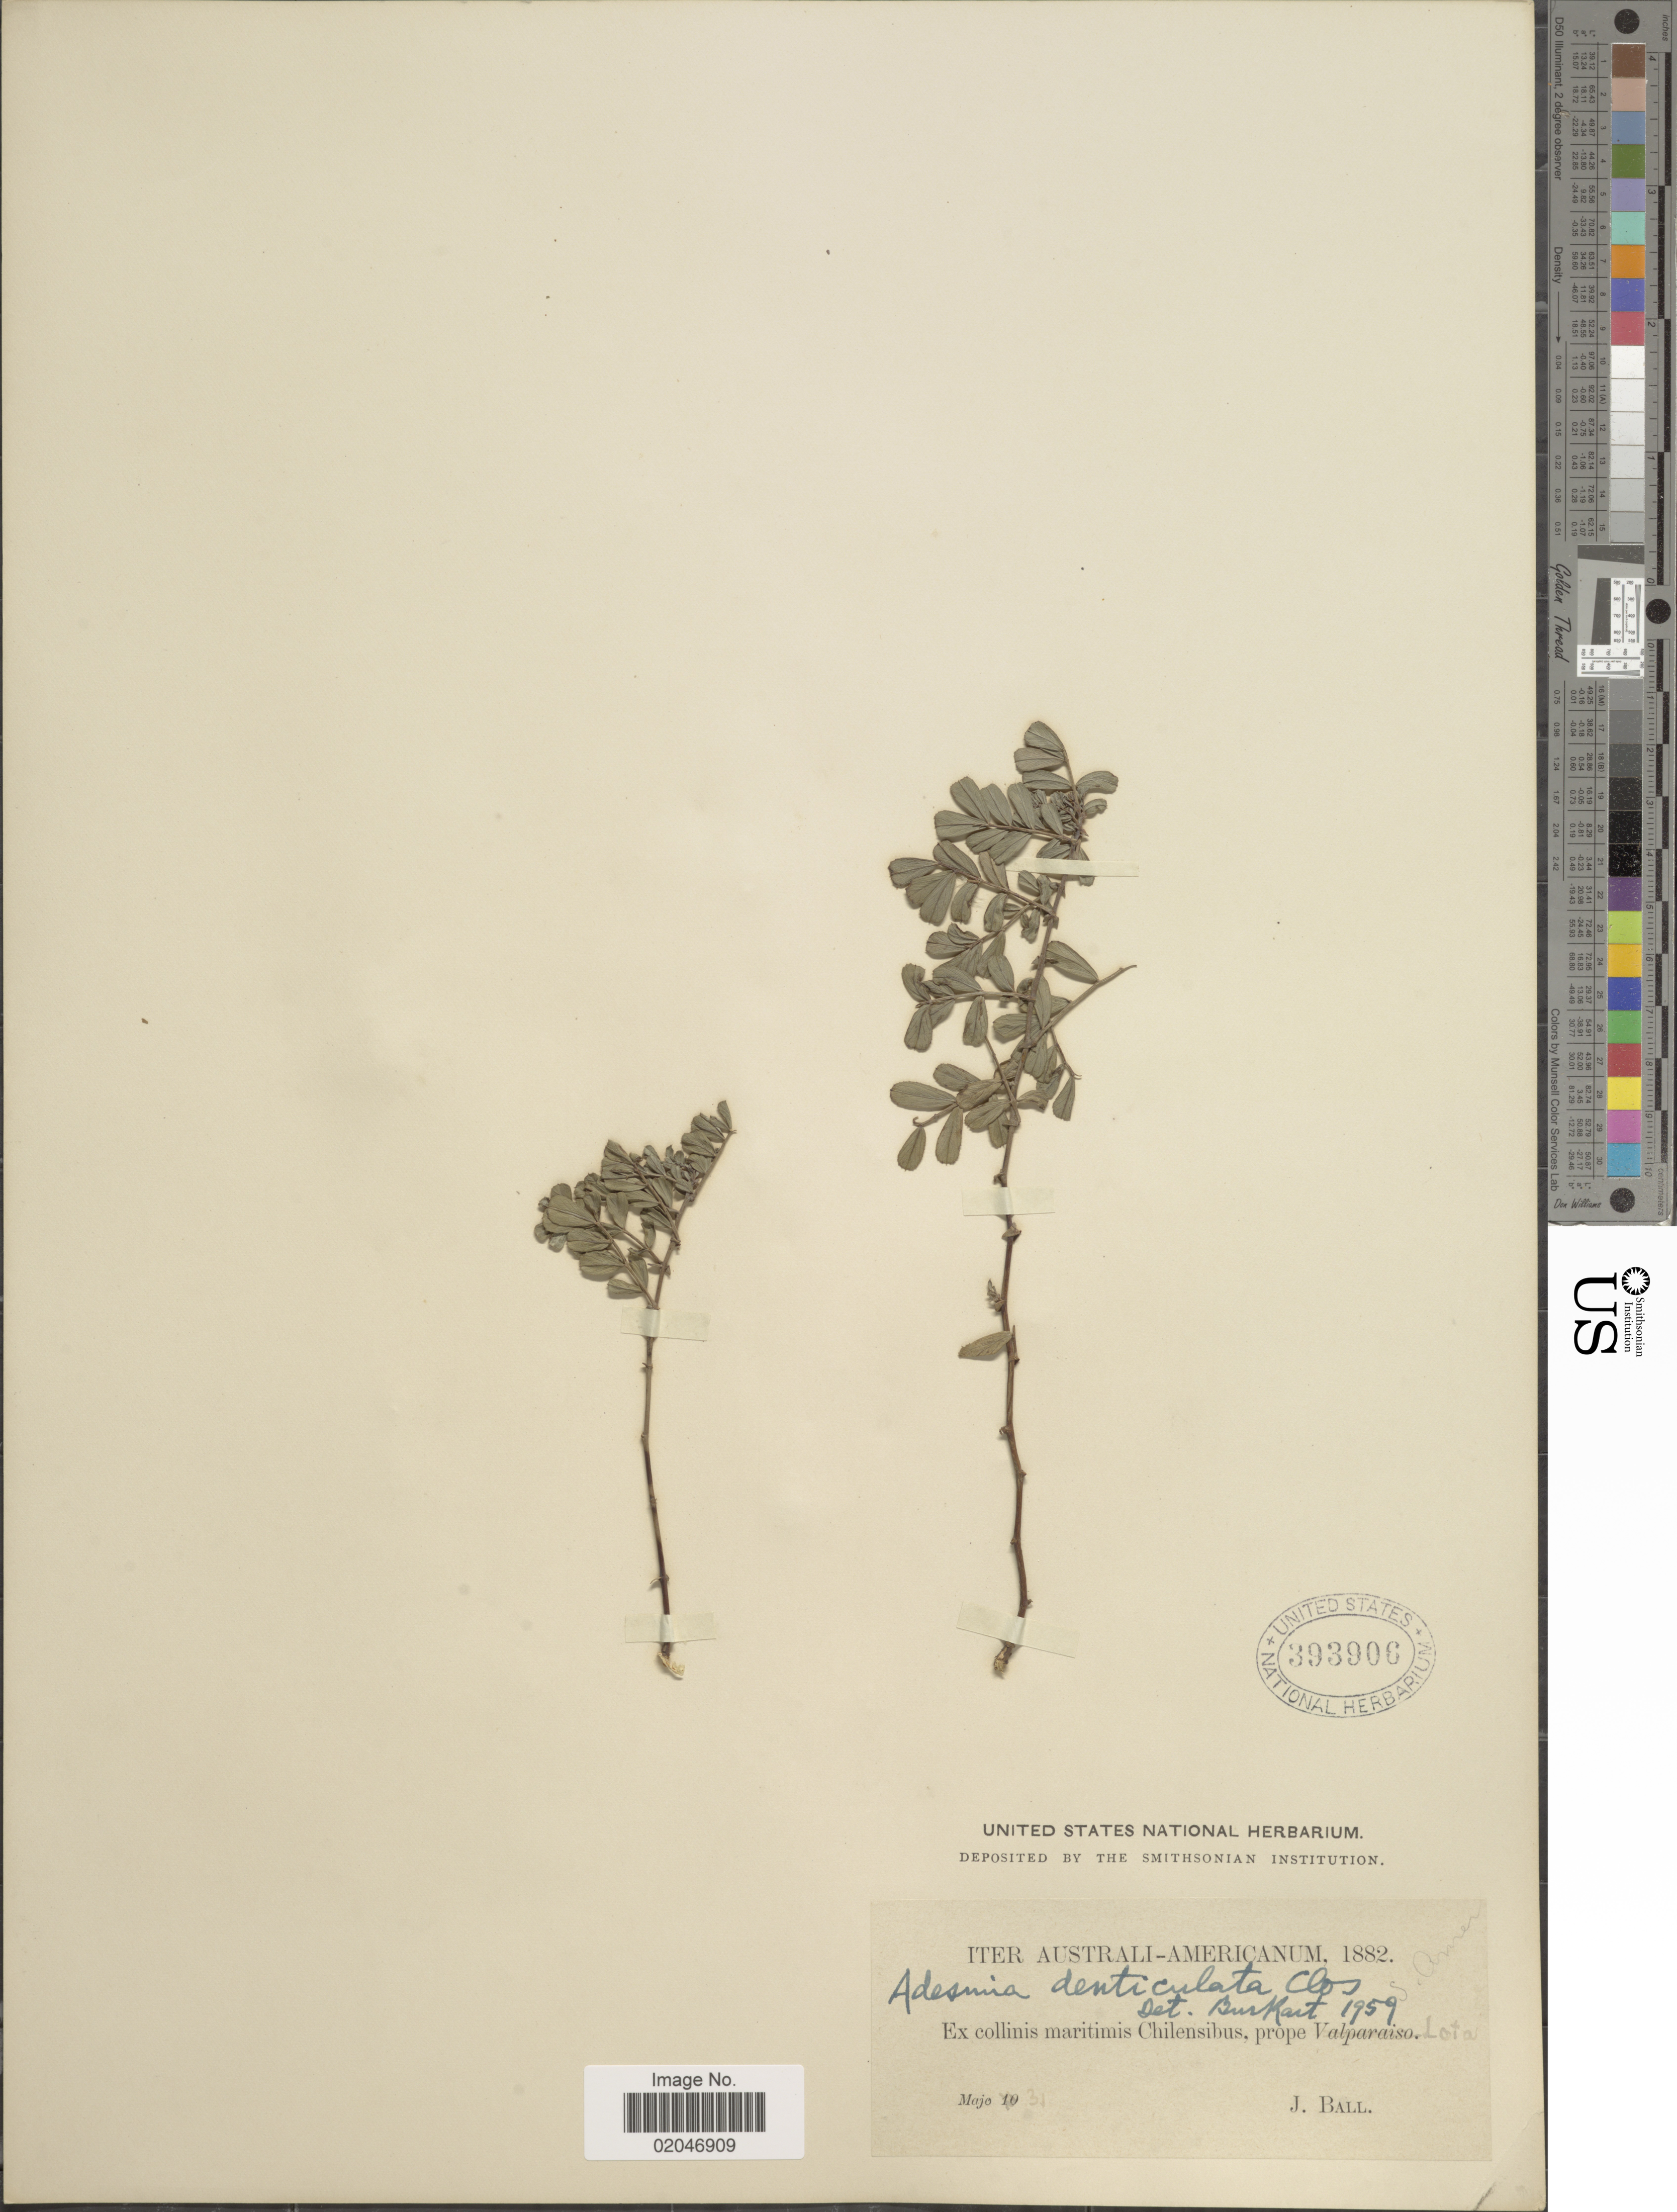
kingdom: Plantae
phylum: Tracheophyta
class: Magnoliopsida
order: Fabales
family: Fabaceae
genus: Adesmia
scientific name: Adesmia denticulata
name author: Clos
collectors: J. Ball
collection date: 1882-10-31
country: Chile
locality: Chilensibus, prope Lota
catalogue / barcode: US 393906